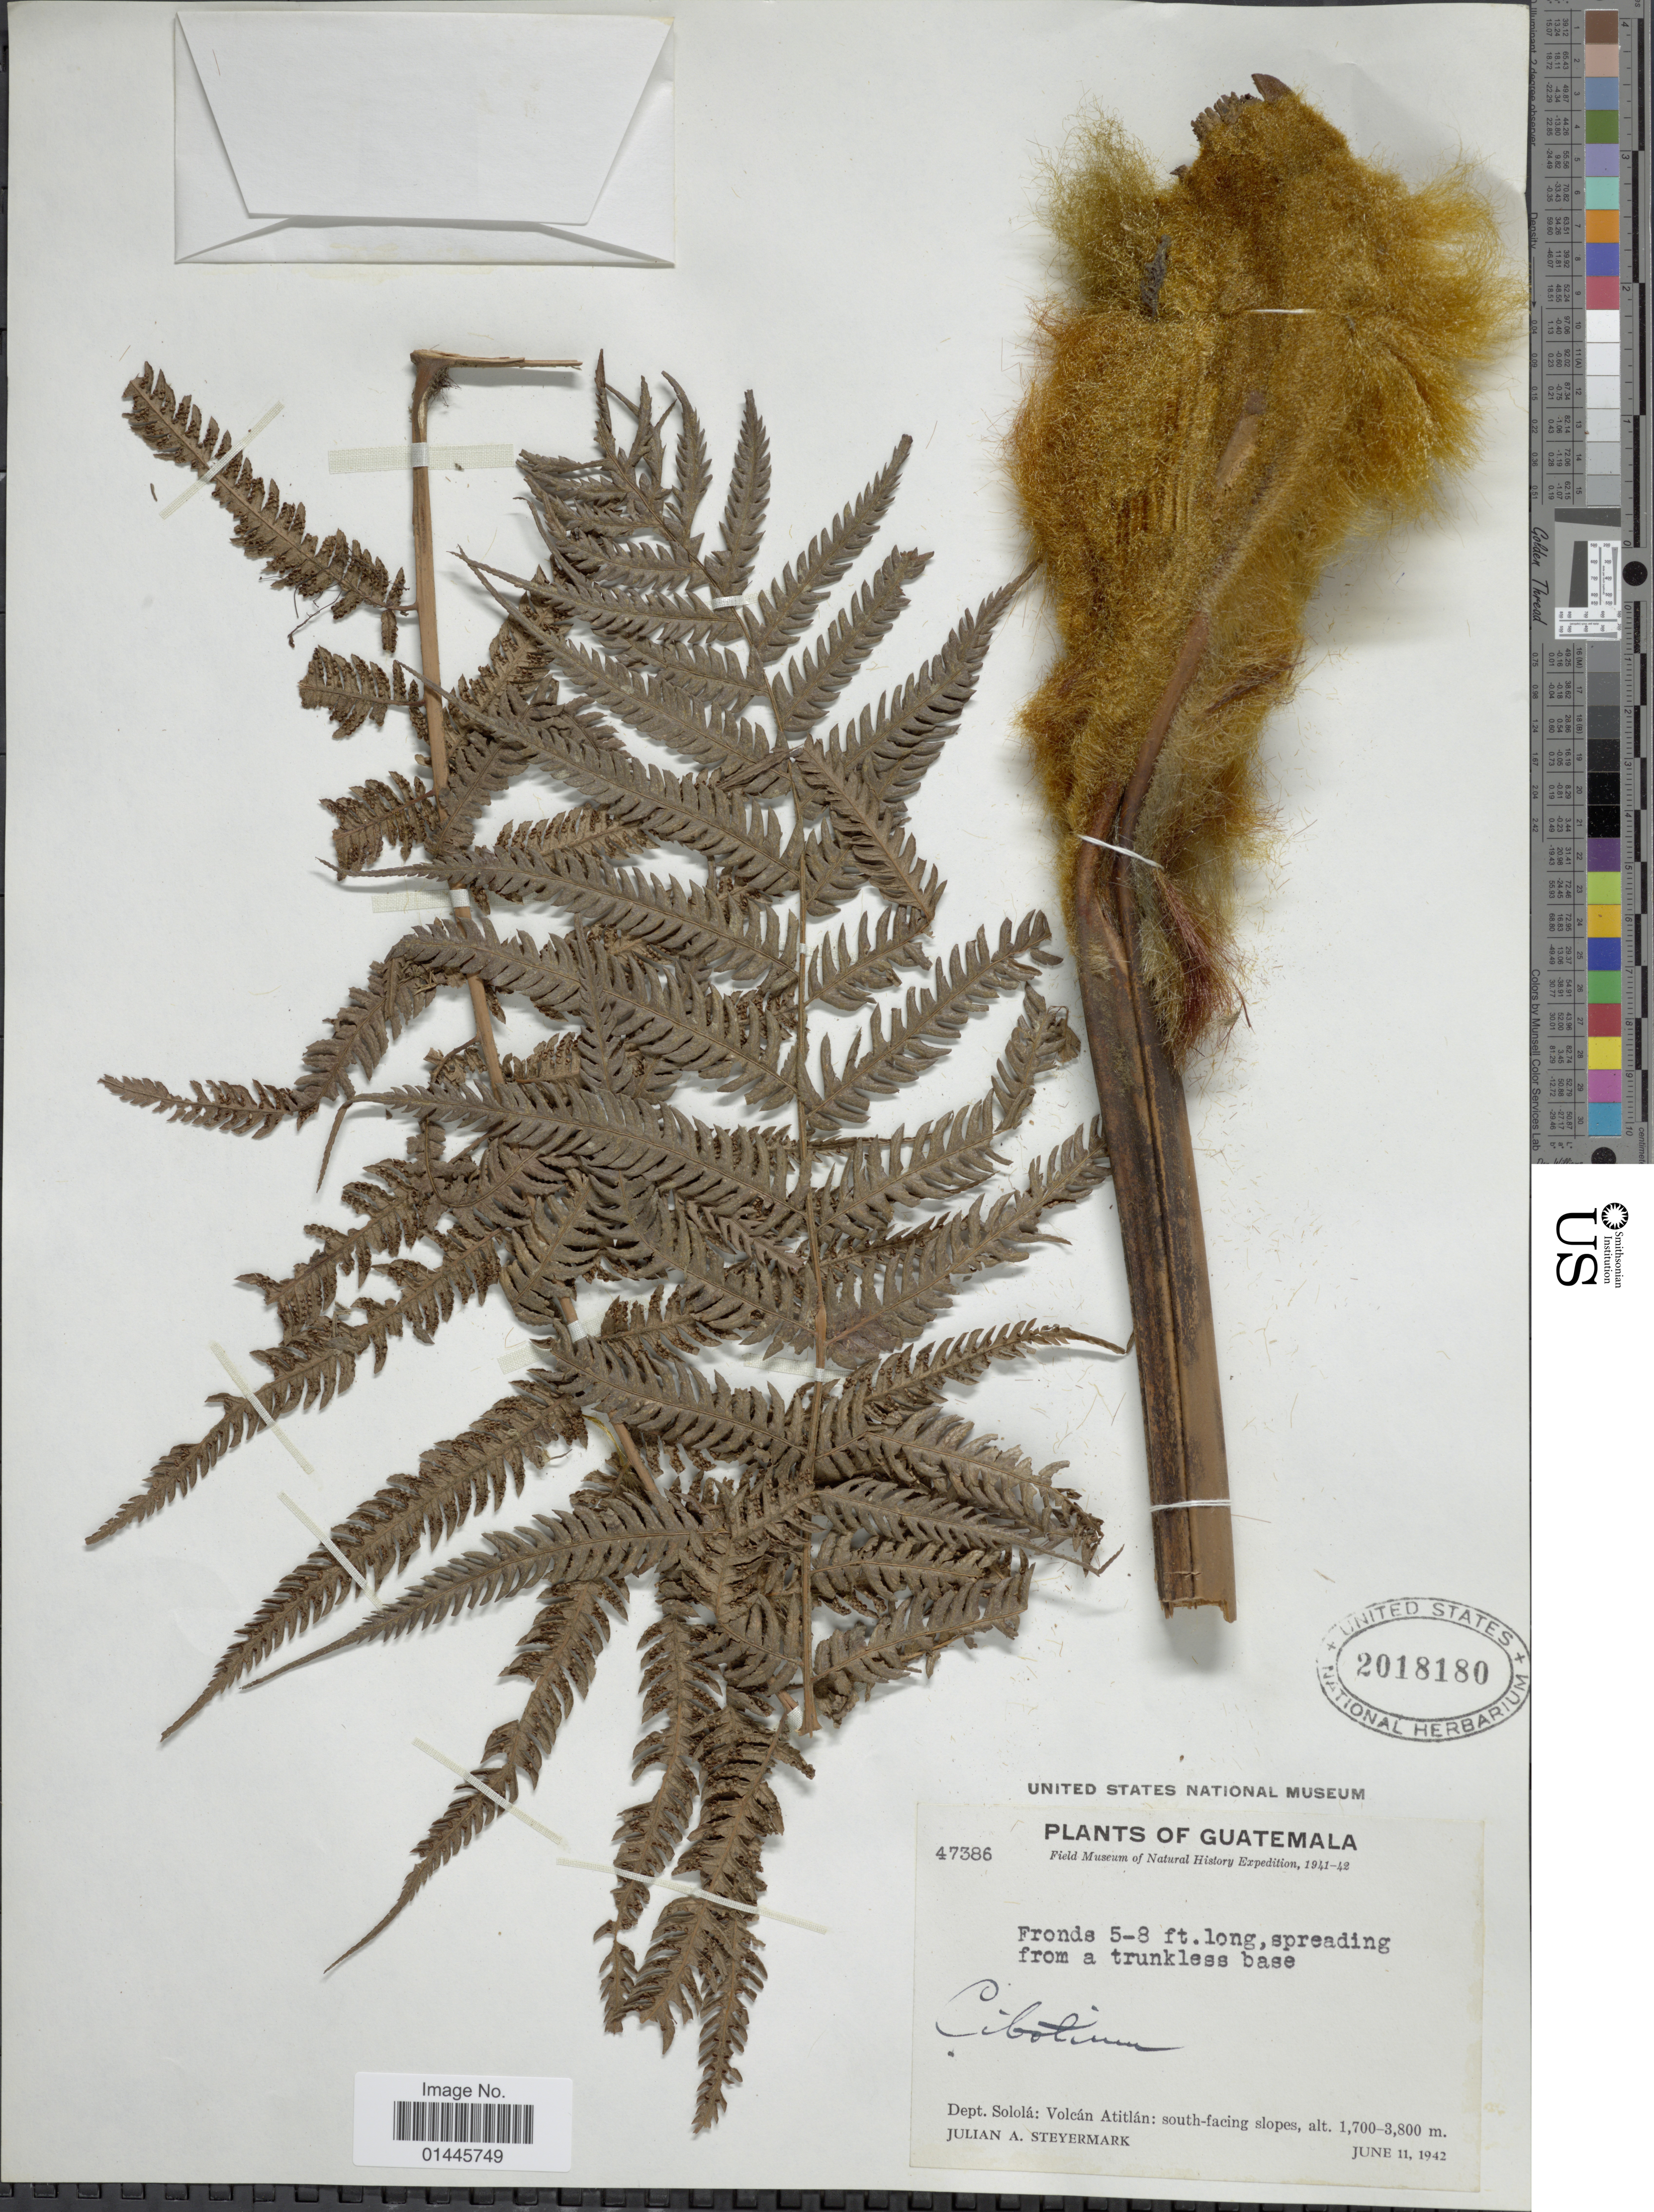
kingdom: Plantae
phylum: Tracheophyta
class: Polypodiopsida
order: Cyatheales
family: Cibotiaceae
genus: Cibotium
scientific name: Cibotium regale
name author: Verschaff. & Lem.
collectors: J. Steyermark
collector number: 47386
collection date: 1942-06-11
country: Guatemala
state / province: Sololá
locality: Volcan Atitlan: south-facing slopes.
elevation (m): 1700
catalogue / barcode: US 2018180